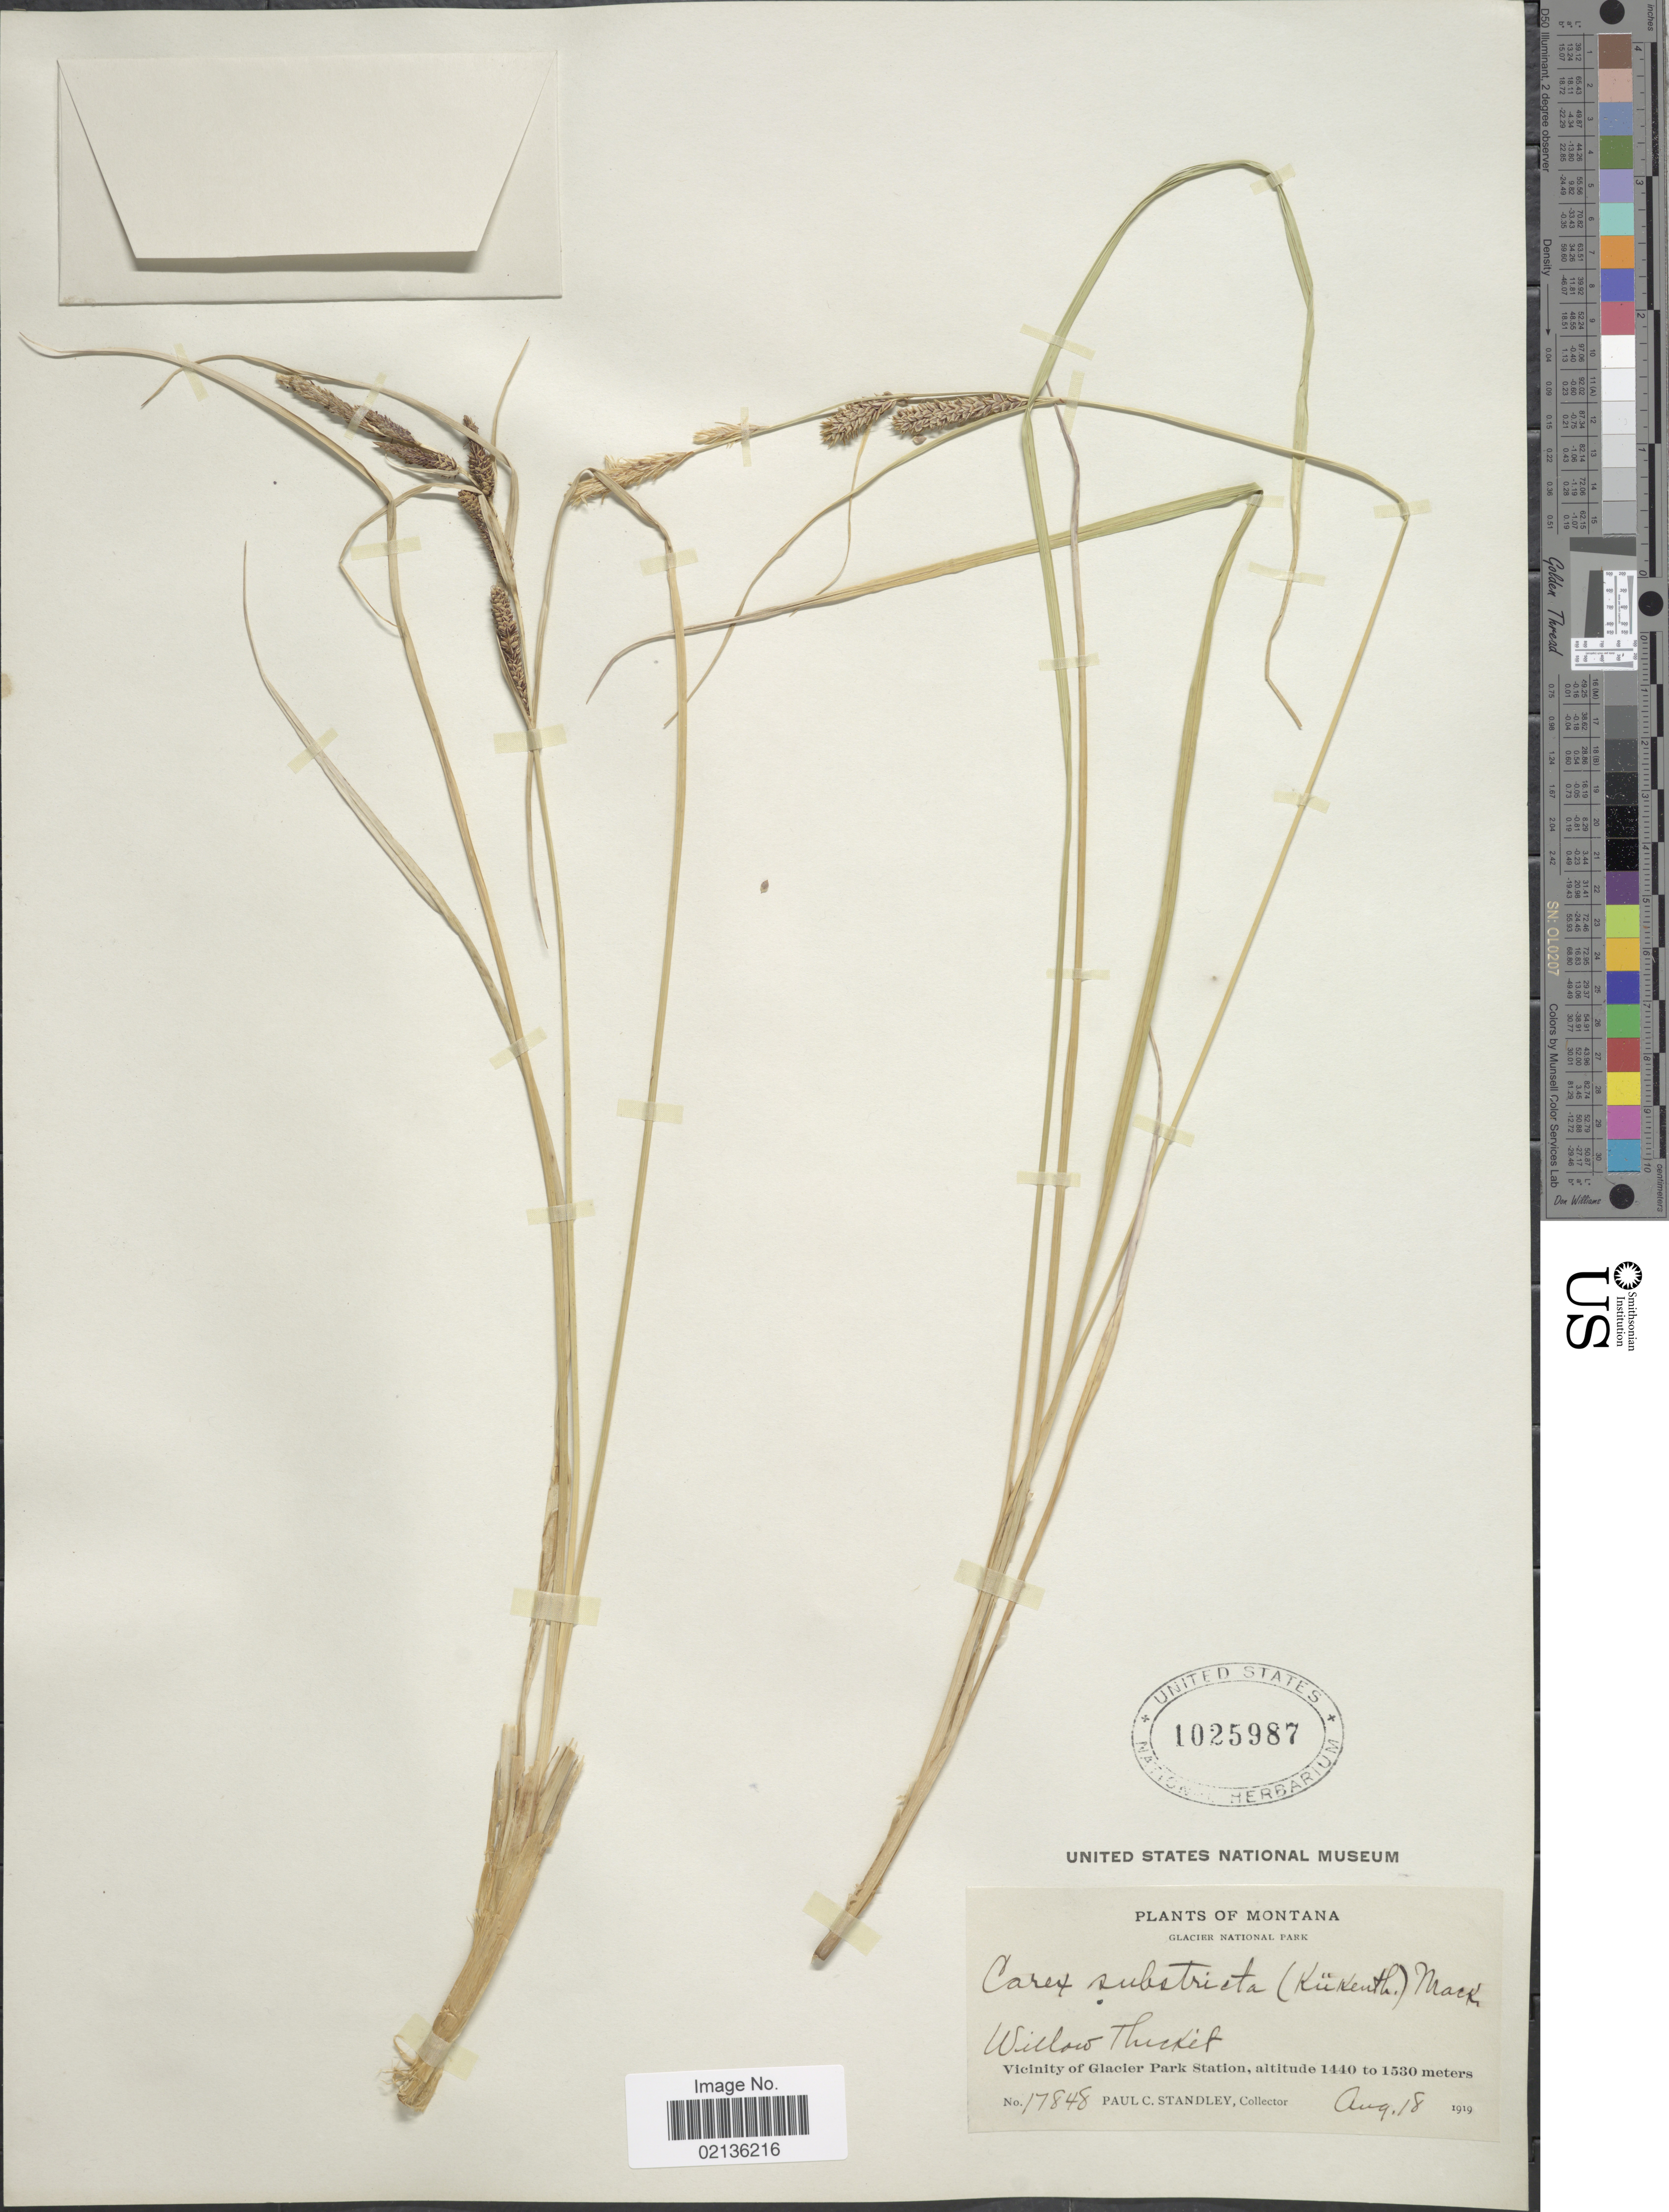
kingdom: Plantae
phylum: Tracheophyta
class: Liliopsida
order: Poales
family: Cyperaceae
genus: Carex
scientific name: Carex aquatilis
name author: Wahlenb.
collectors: P. C. Standley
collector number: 17848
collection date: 1919-08-18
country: United States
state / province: Montana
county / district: Glacier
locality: Glacier National Park, Vicinity of Glacier Park Station, Willow Thicket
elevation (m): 1440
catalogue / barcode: US 1025987